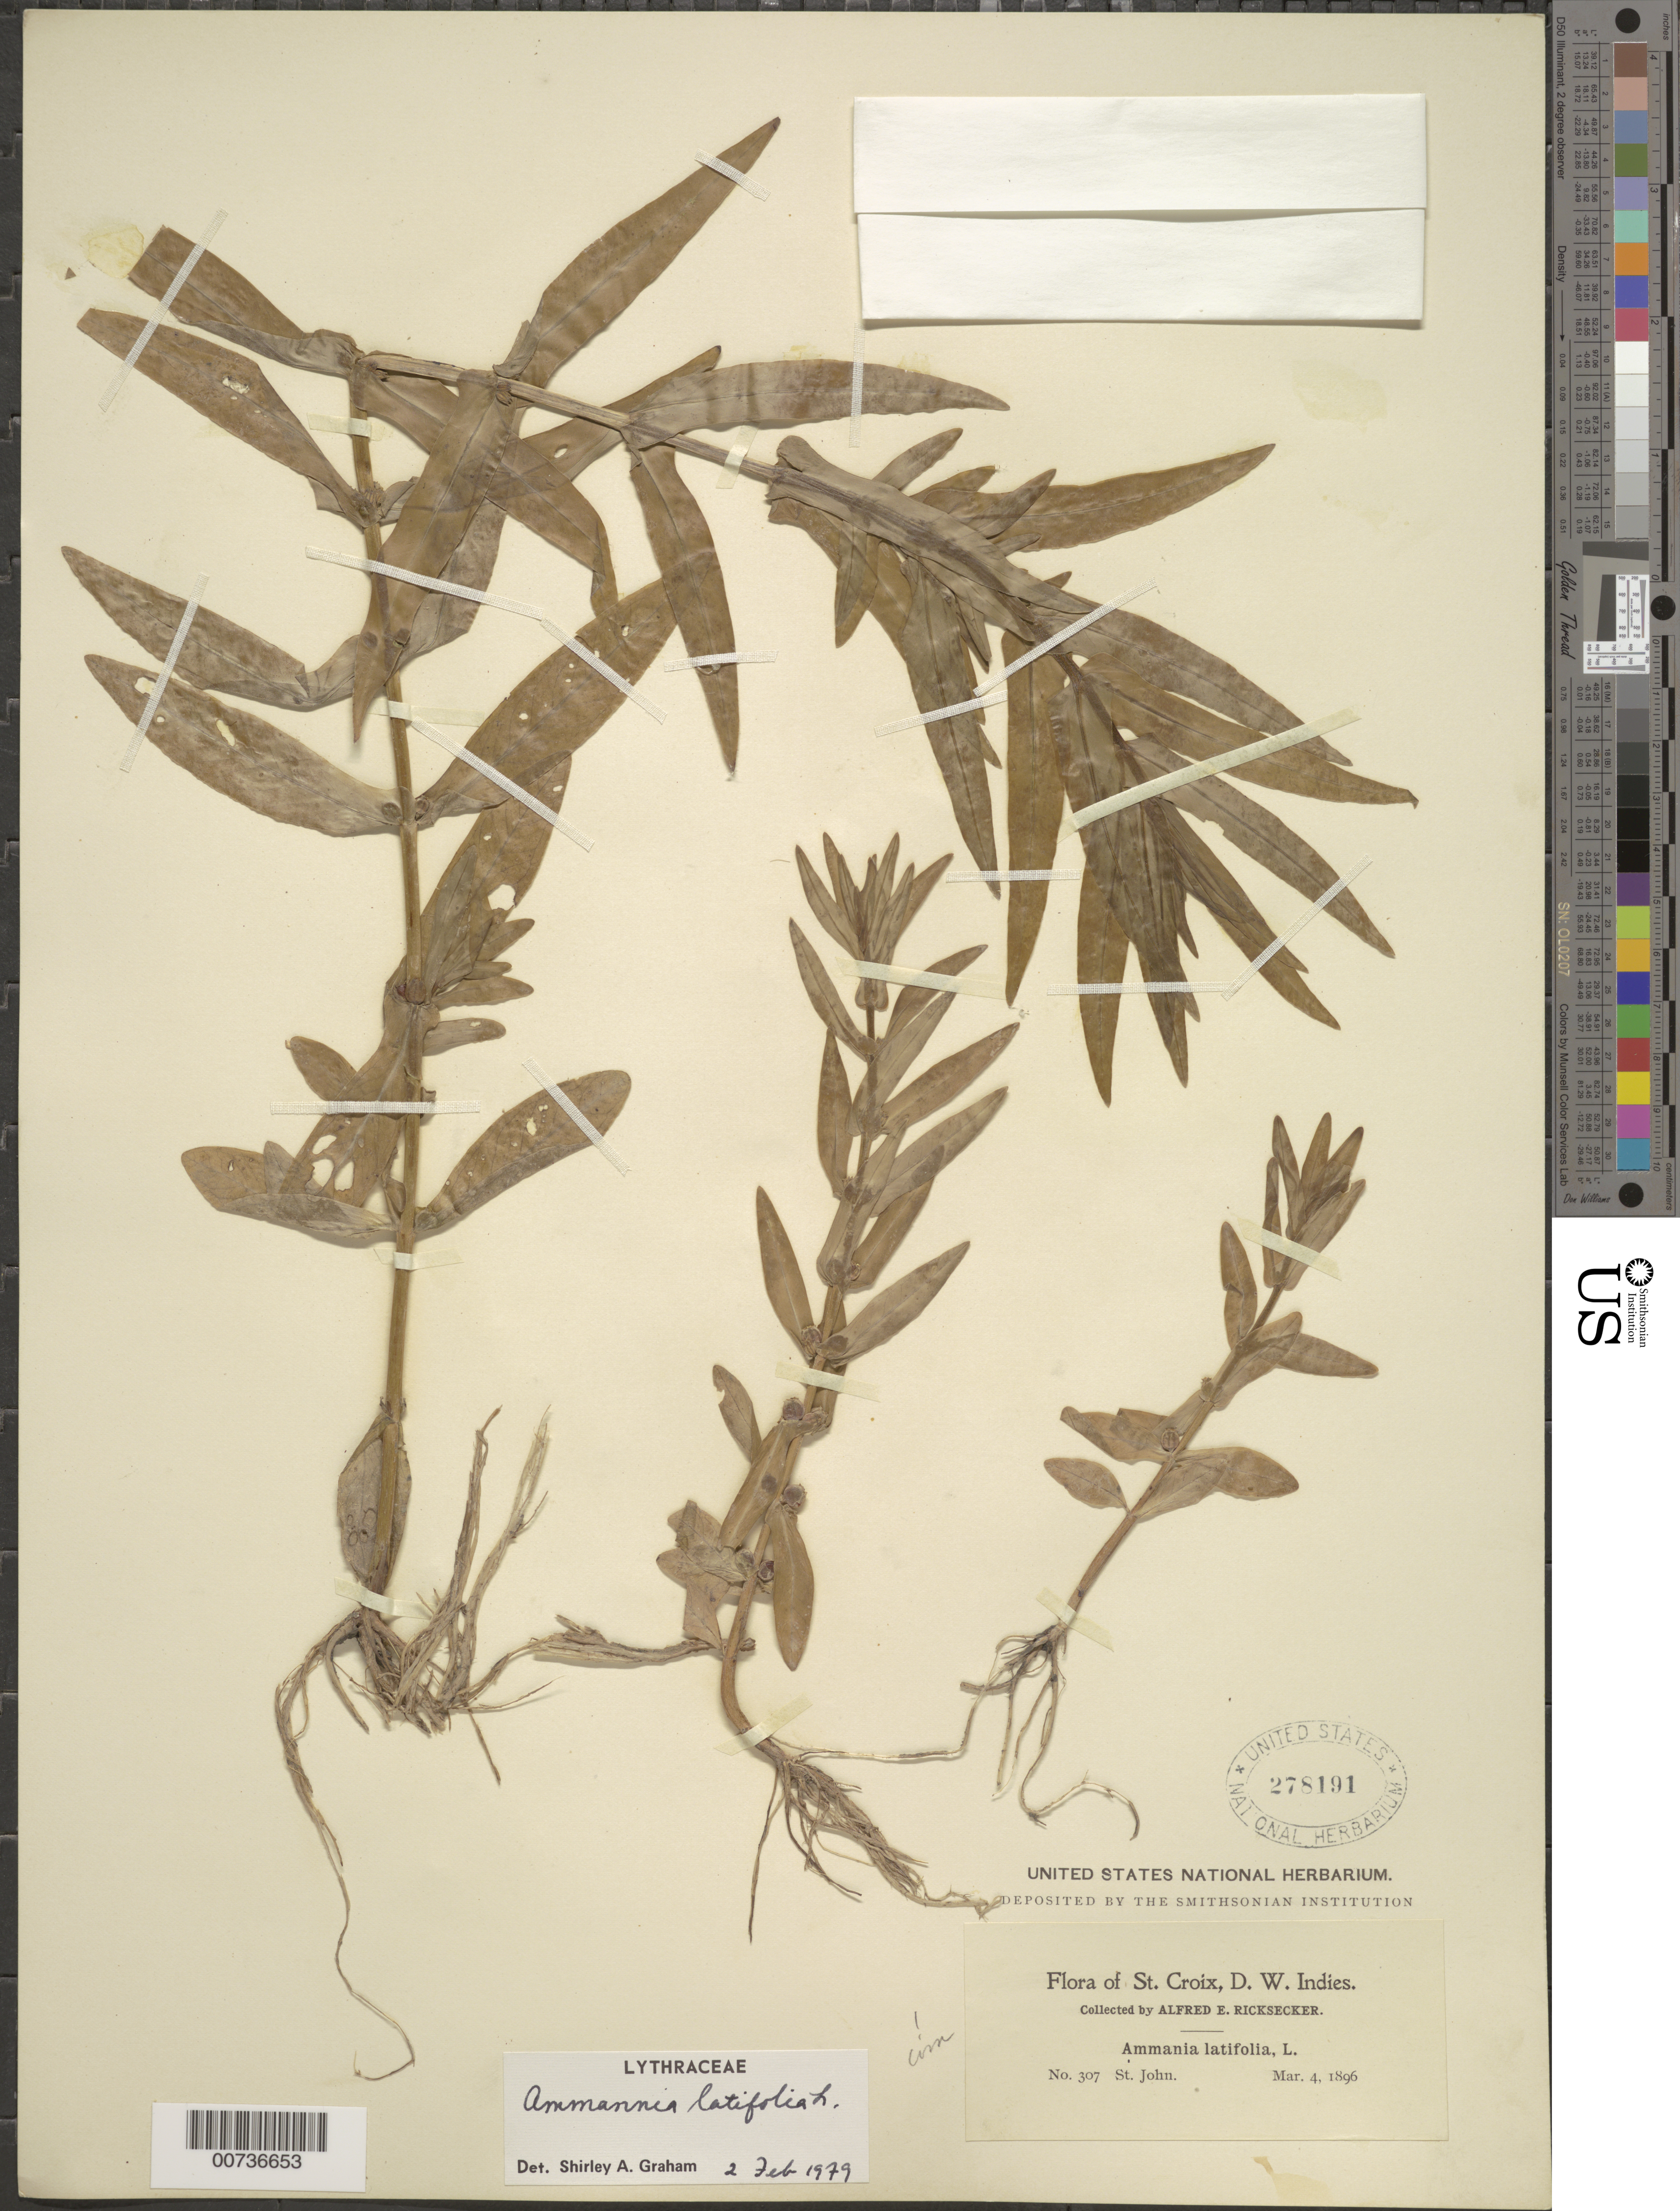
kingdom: Plantae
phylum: Tracheophyta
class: Magnoliopsida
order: Myrtales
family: Lythraceae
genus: Ammannia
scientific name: Ammannia latifolia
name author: L.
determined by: Graham, Shirley Ann Tousch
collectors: A. E. Ricksecker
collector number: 307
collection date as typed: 04 Mar 1896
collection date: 1896-03-04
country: U.S. Virgin Islands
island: St. Croix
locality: St. John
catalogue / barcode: US 278191